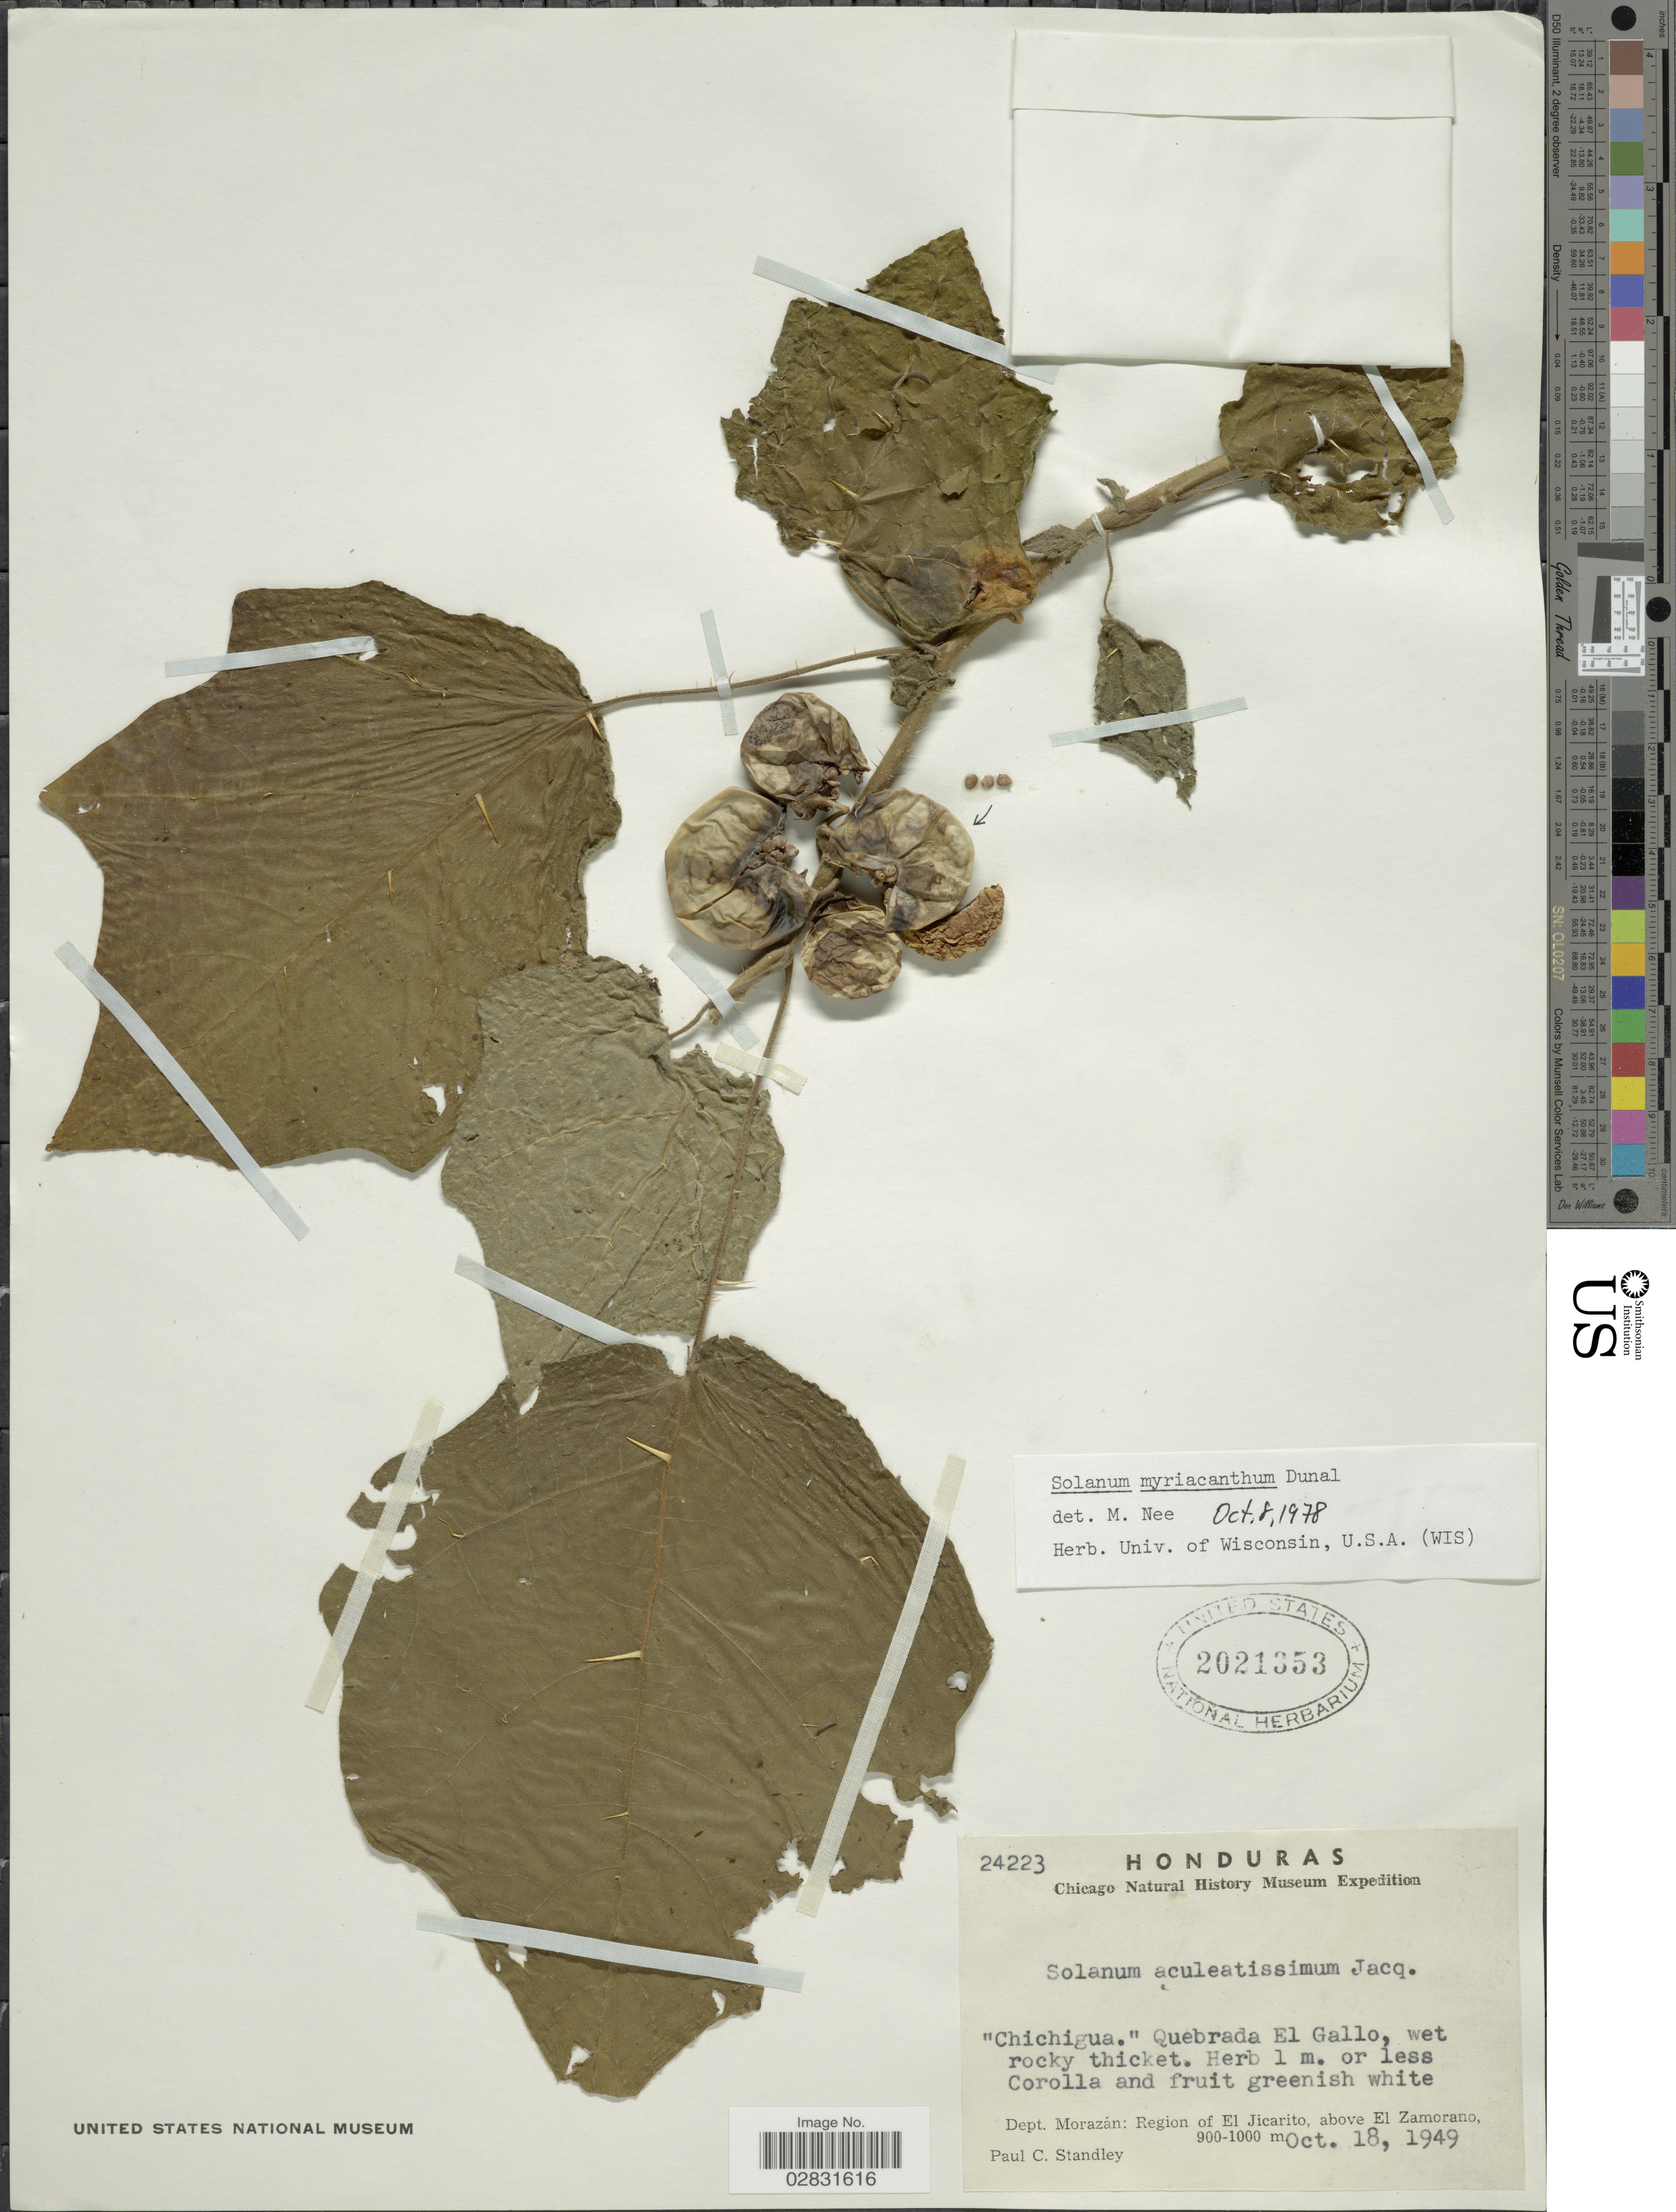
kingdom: Plantae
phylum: Tracheophyta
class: Magnoliopsida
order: Solanales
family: Solanaceae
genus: Solanum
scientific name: Solanum myriacanthum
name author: Dunal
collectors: P. C. Standley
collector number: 24223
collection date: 1949-10-18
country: Honduras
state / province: Fco. Morazán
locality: Quebrada El Gallo, wet rocky thicket. Dept. Morazán: Region of El Jicarito, above El Zamorano.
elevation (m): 900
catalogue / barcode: US 2021353